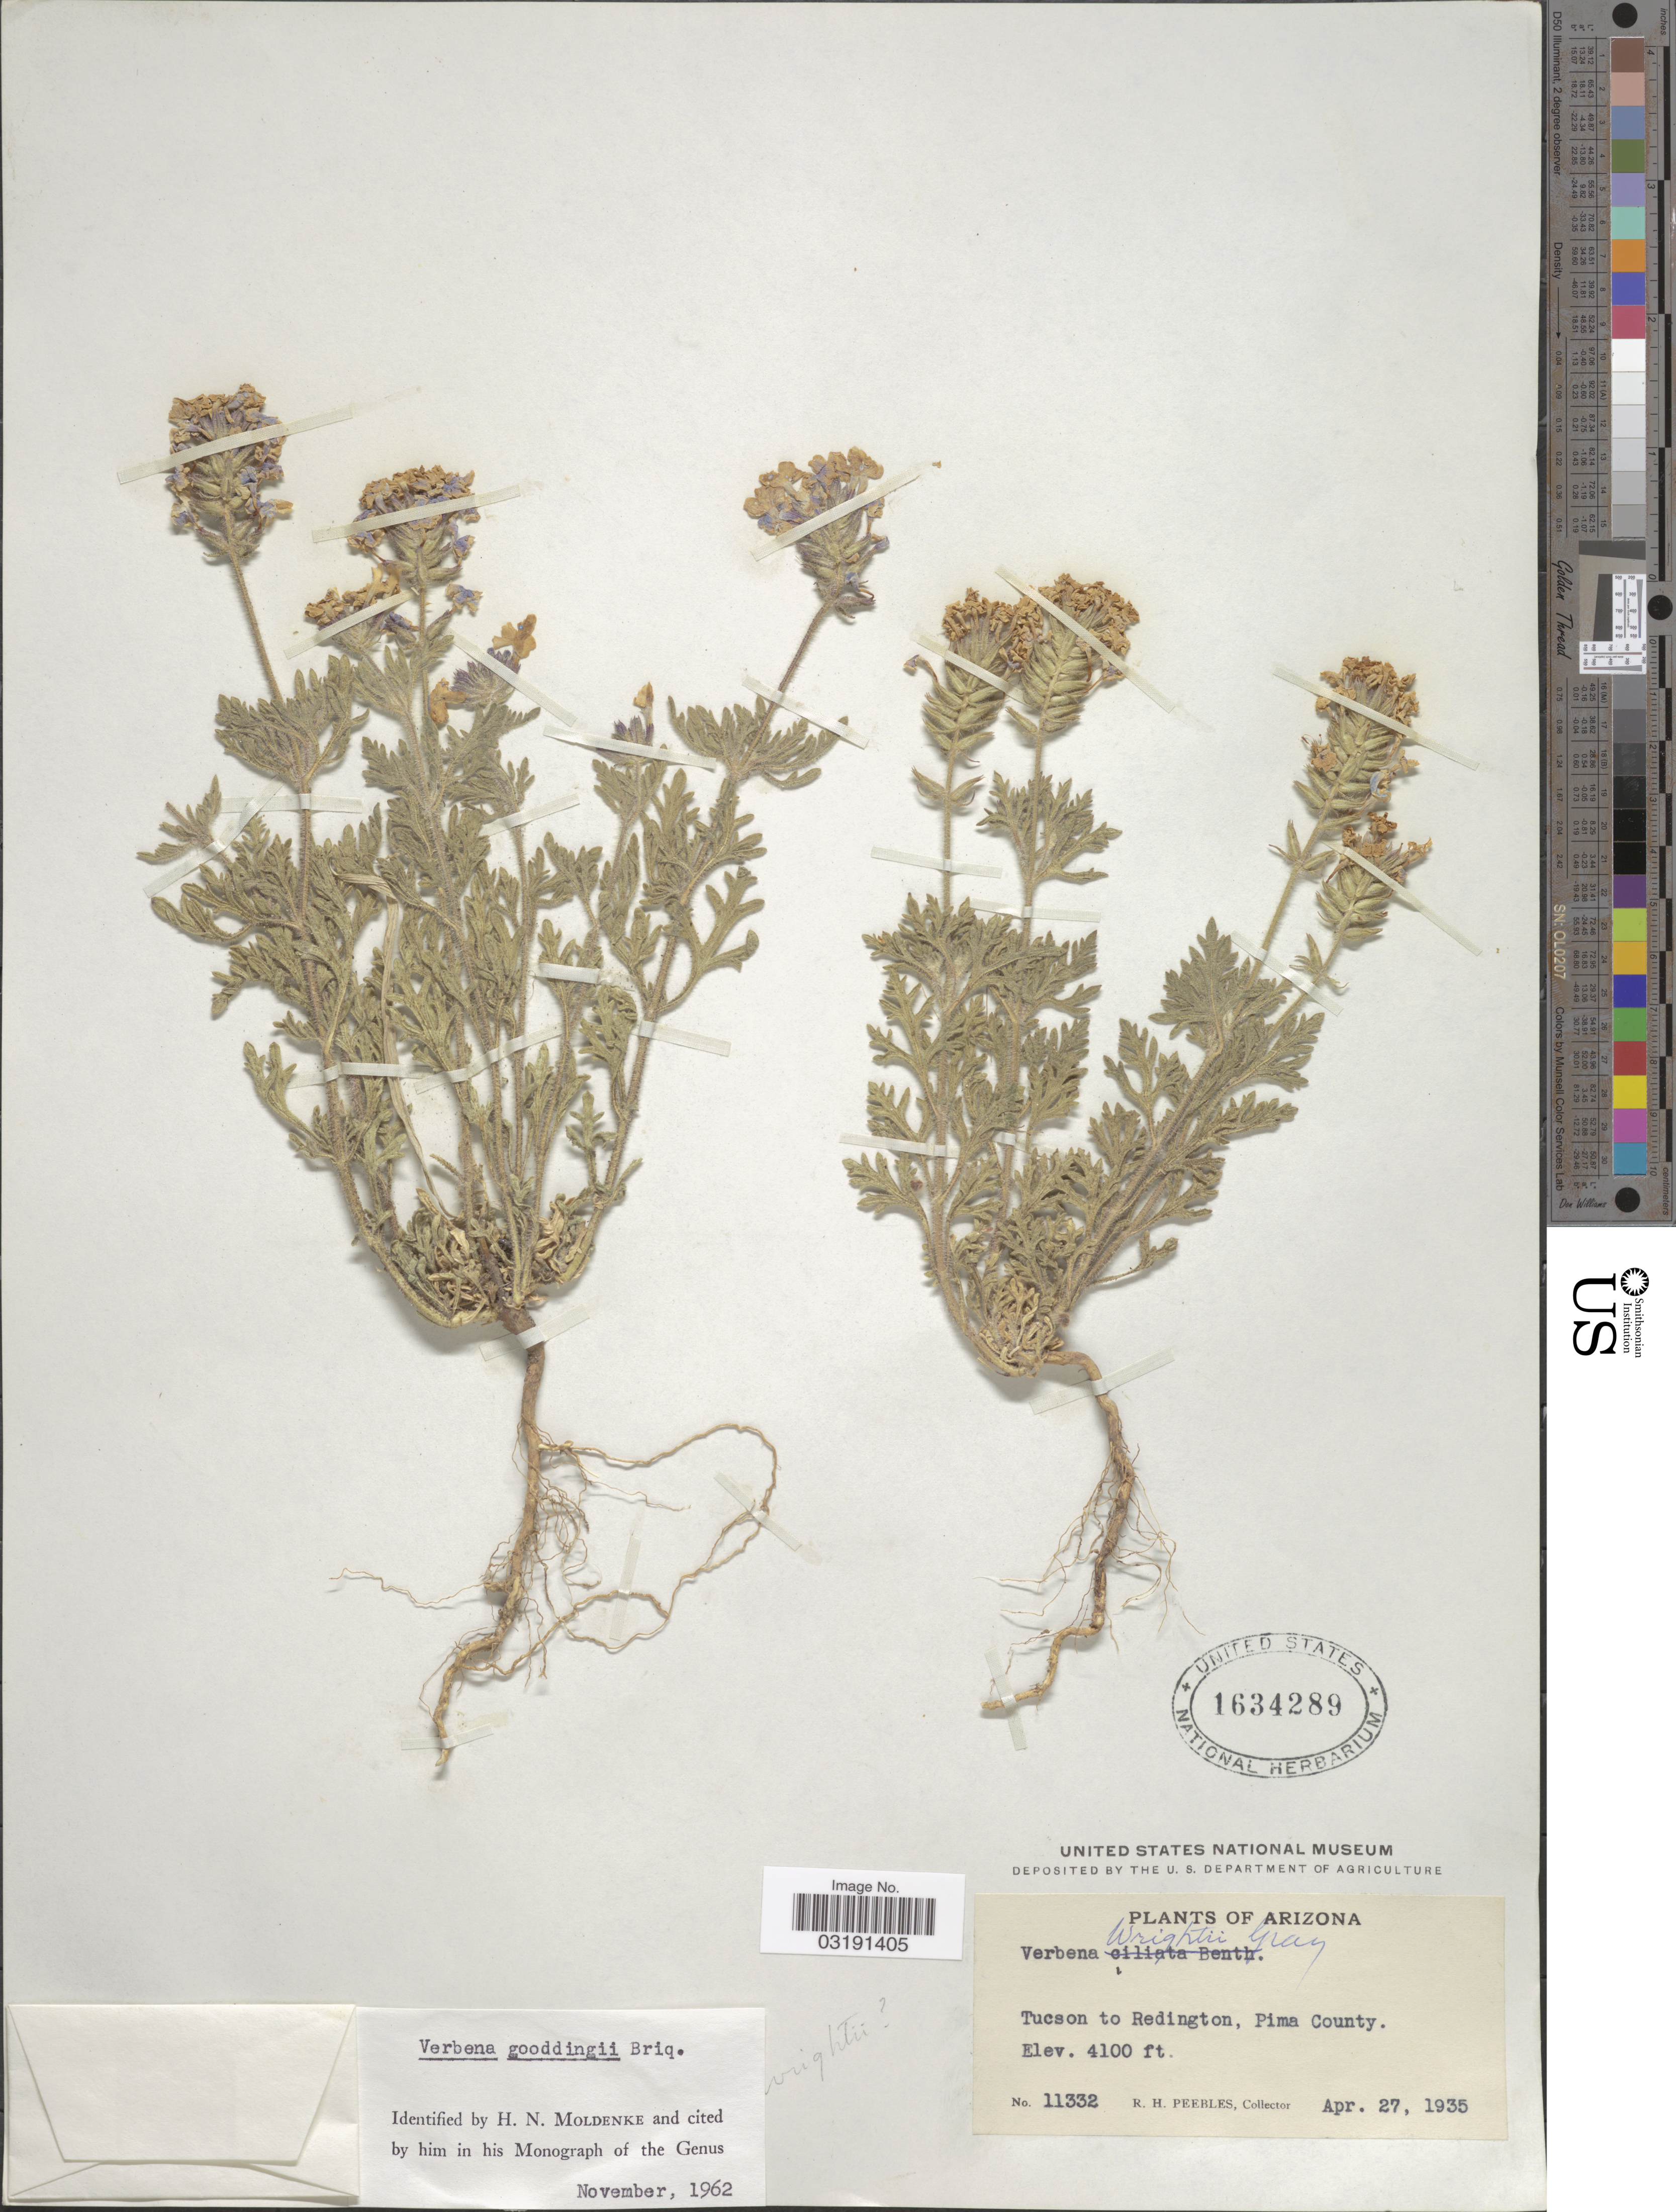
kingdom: Plantae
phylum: Tracheophyta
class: Magnoliopsida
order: Lamiales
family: Verbenaceae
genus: Verbena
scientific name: Verbena gooddingii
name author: Briq.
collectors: R. H. Peebles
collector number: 11332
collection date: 1935-04-27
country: United States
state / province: Arizona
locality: Tucson to Redington, Pima County.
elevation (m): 1250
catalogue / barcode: US 1634289